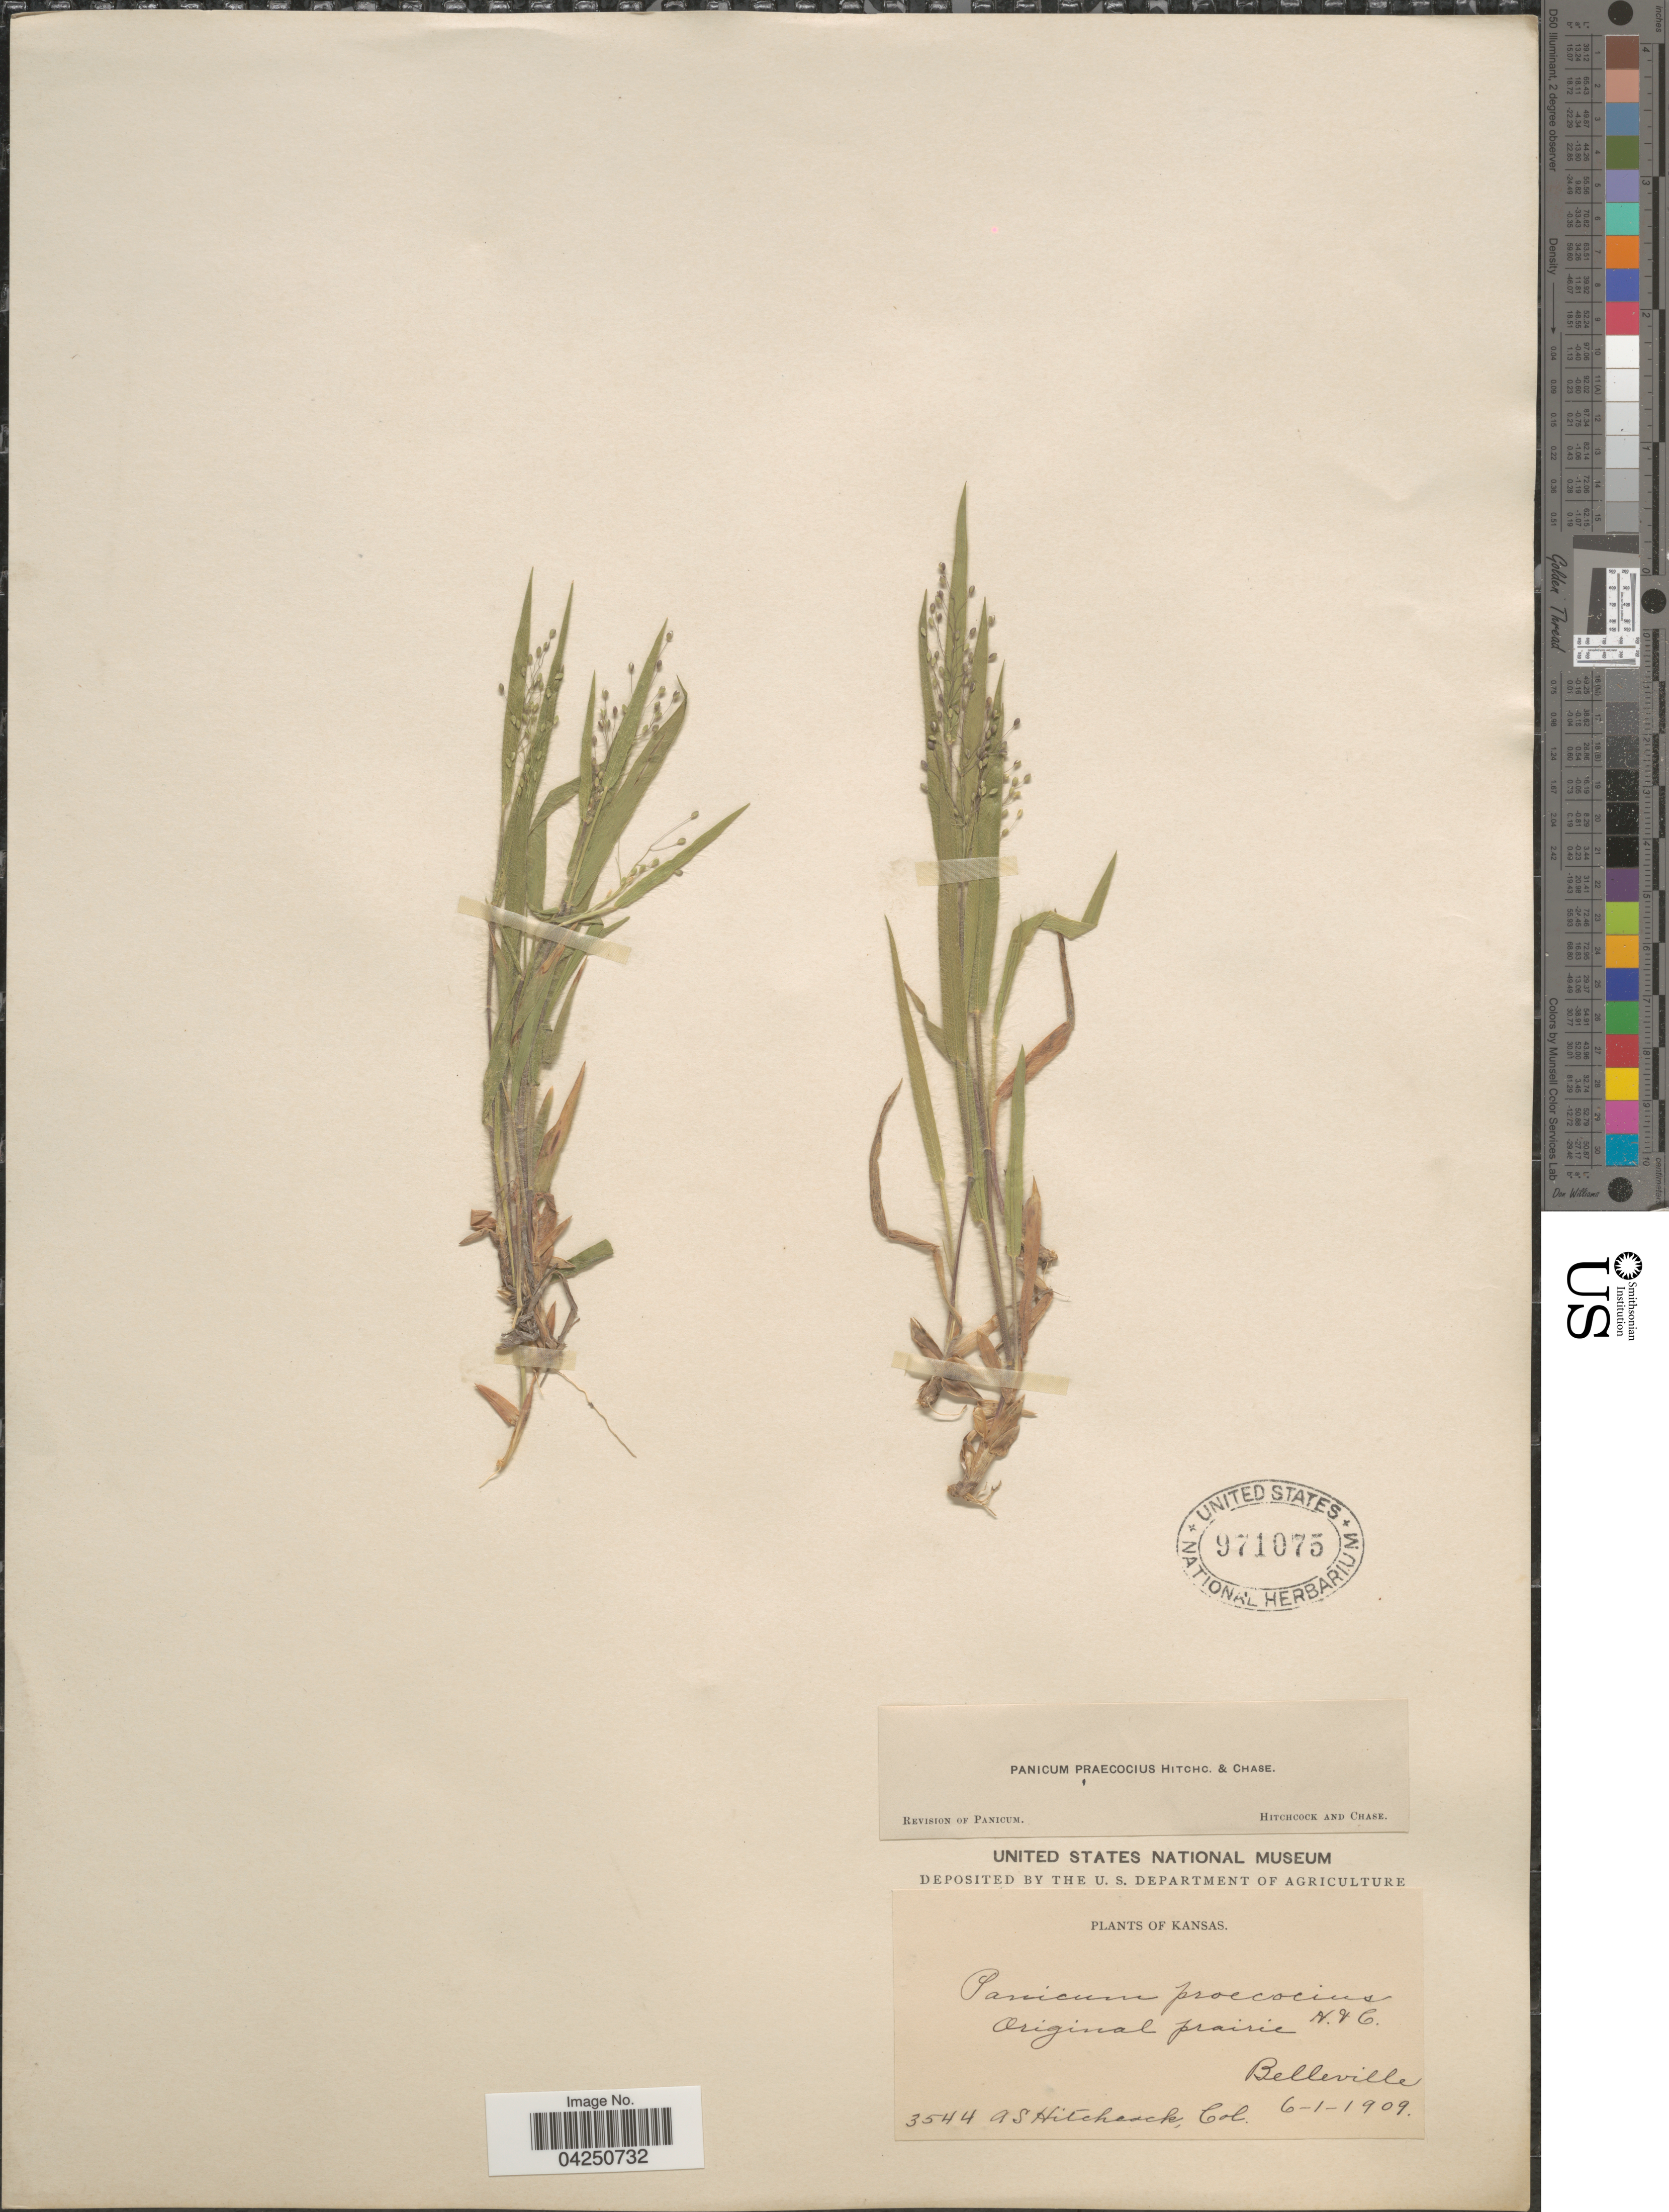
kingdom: Plantae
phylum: Tracheophyta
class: Liliopsida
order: Poales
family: Poaceae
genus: Dichanthelium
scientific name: Dichanthelium acuminatum var. acuminatum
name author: (Sw.) Gould & C.A. Clark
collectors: A. S. Hitchcock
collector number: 3544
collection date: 1909-06-01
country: United States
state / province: Kansas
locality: Original prairie. Belleville.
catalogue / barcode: US 971075